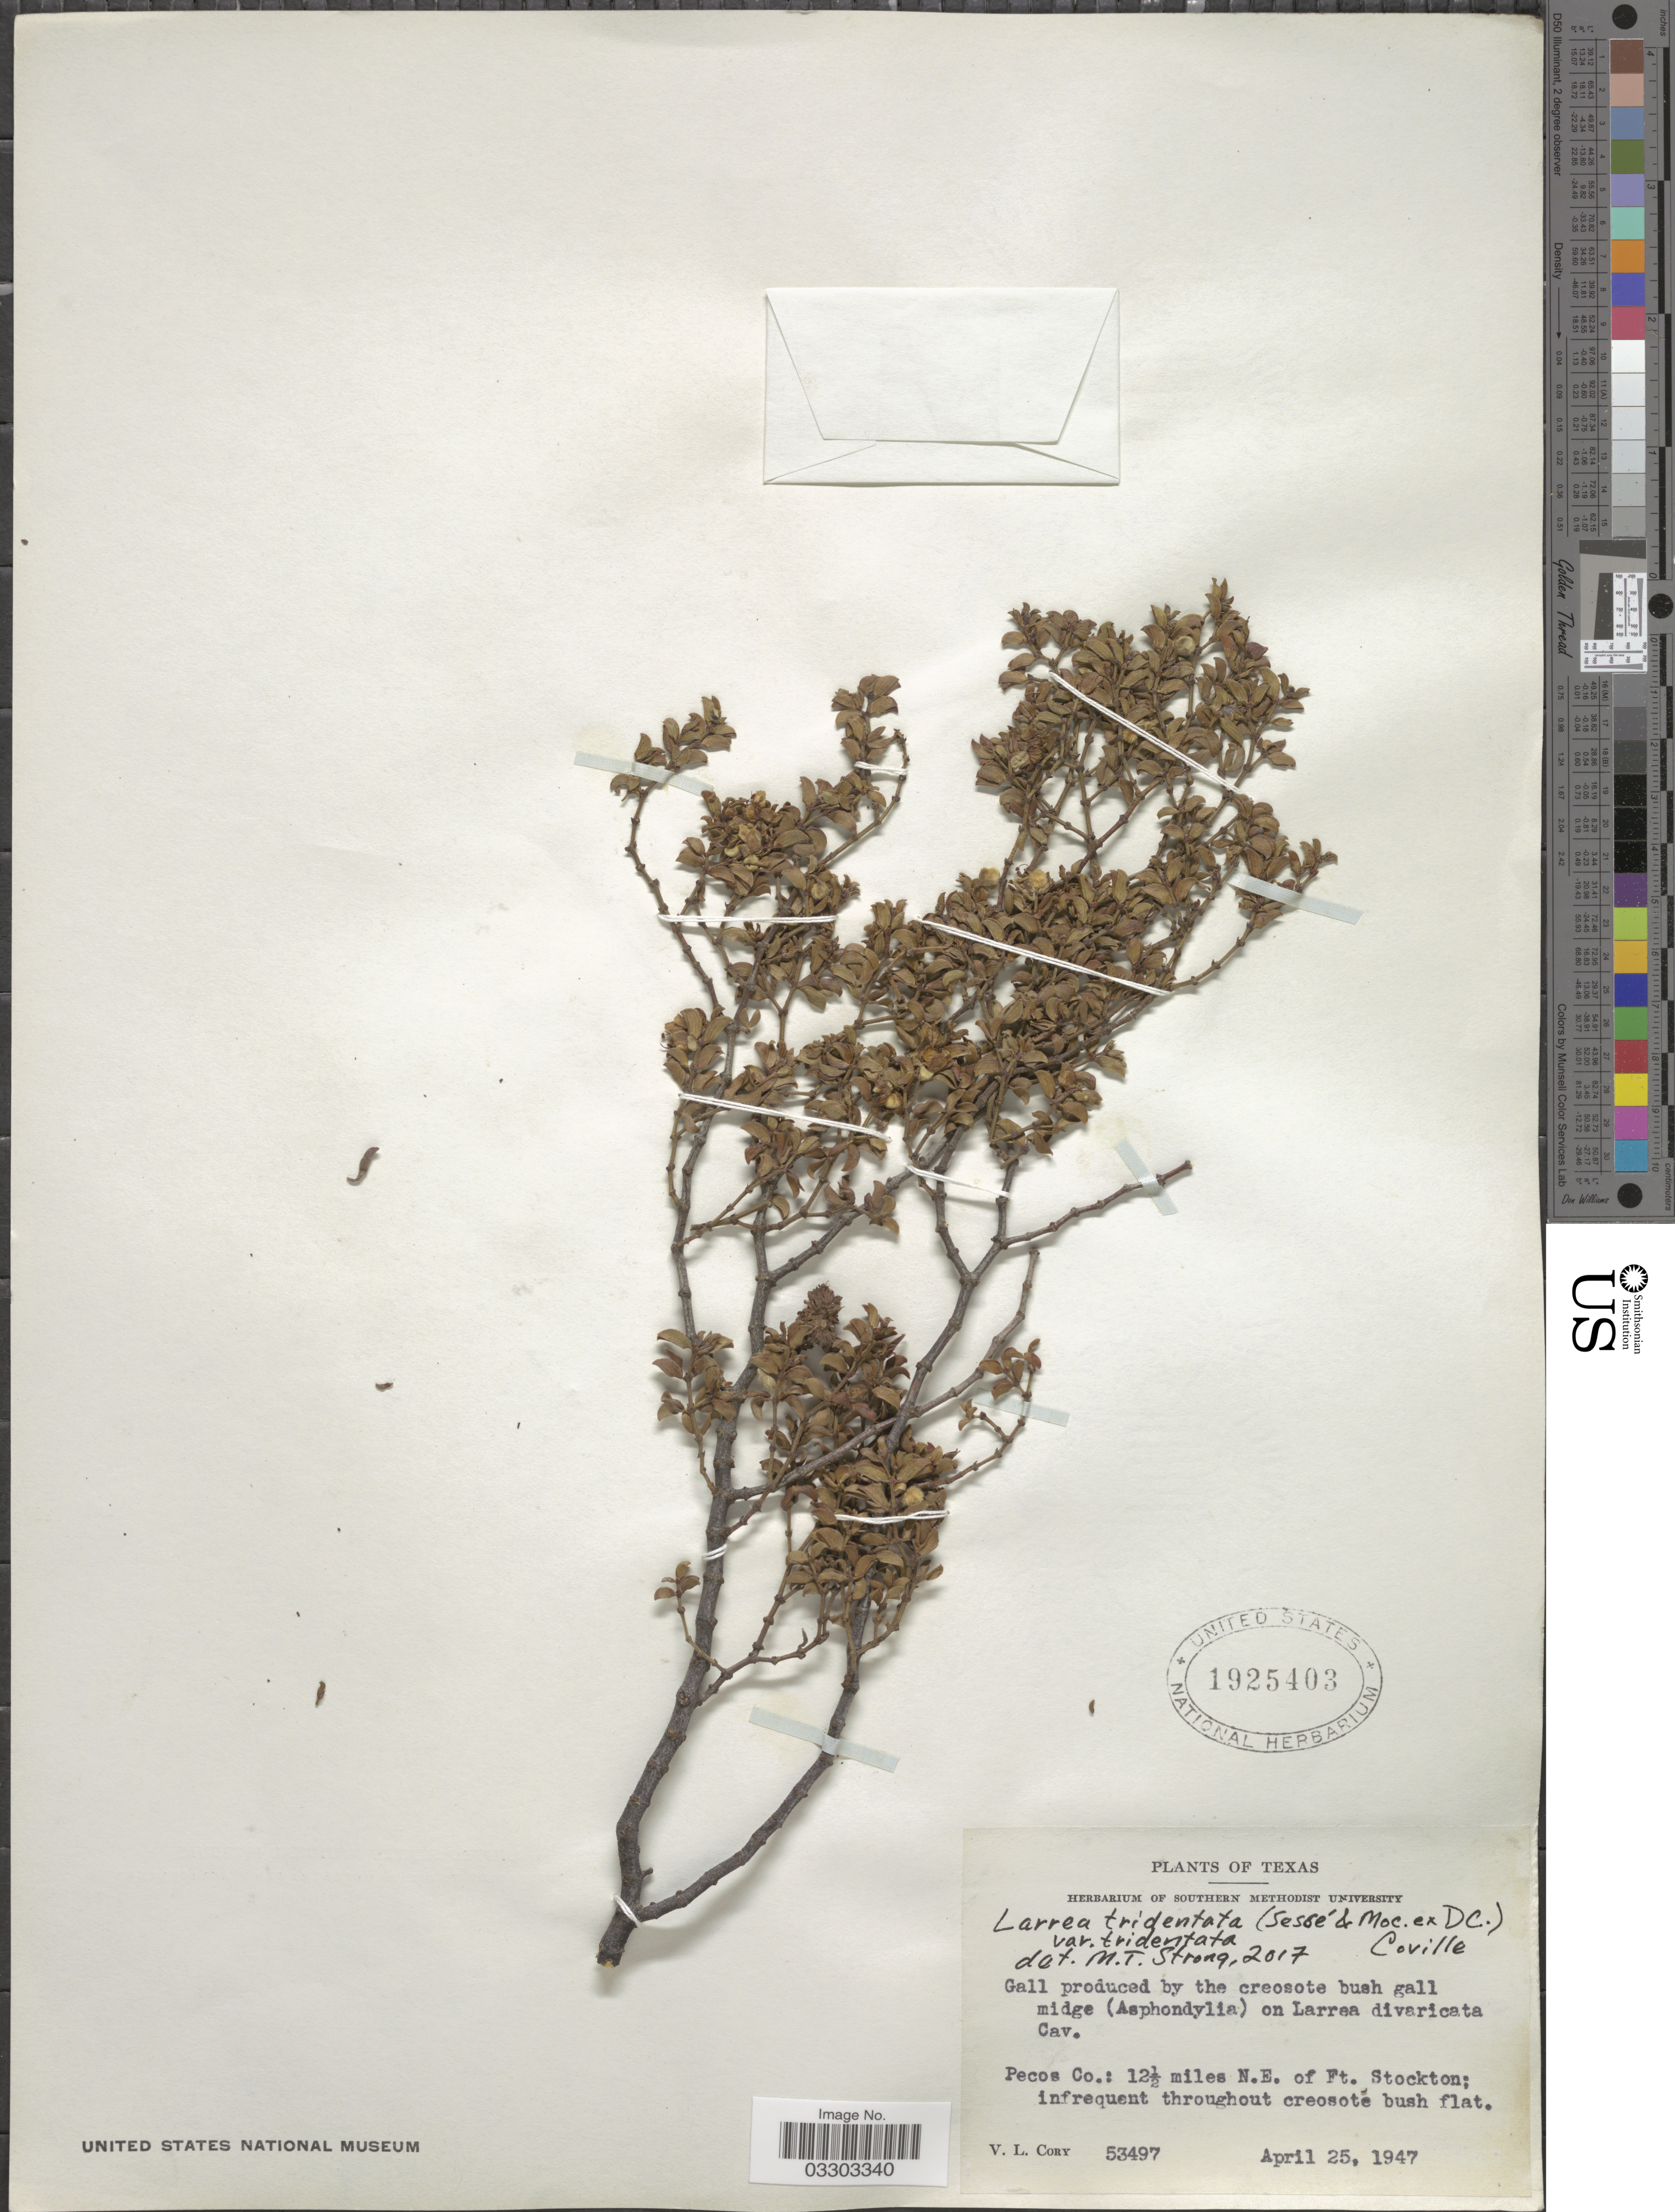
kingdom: Plantae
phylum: Tracheophyta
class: Magnoliopsida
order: Zygophyllales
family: Zygophyllaceae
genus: Larrea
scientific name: Larrea tridentata var. tridentata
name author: (Sessé & Moc. ex DC.) Coville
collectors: V. Cory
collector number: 53497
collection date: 1947-04-25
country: United States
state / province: Texas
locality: Pecos Co.: 12½ miles N.E. of Ft. Stockton.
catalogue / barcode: US 1925403